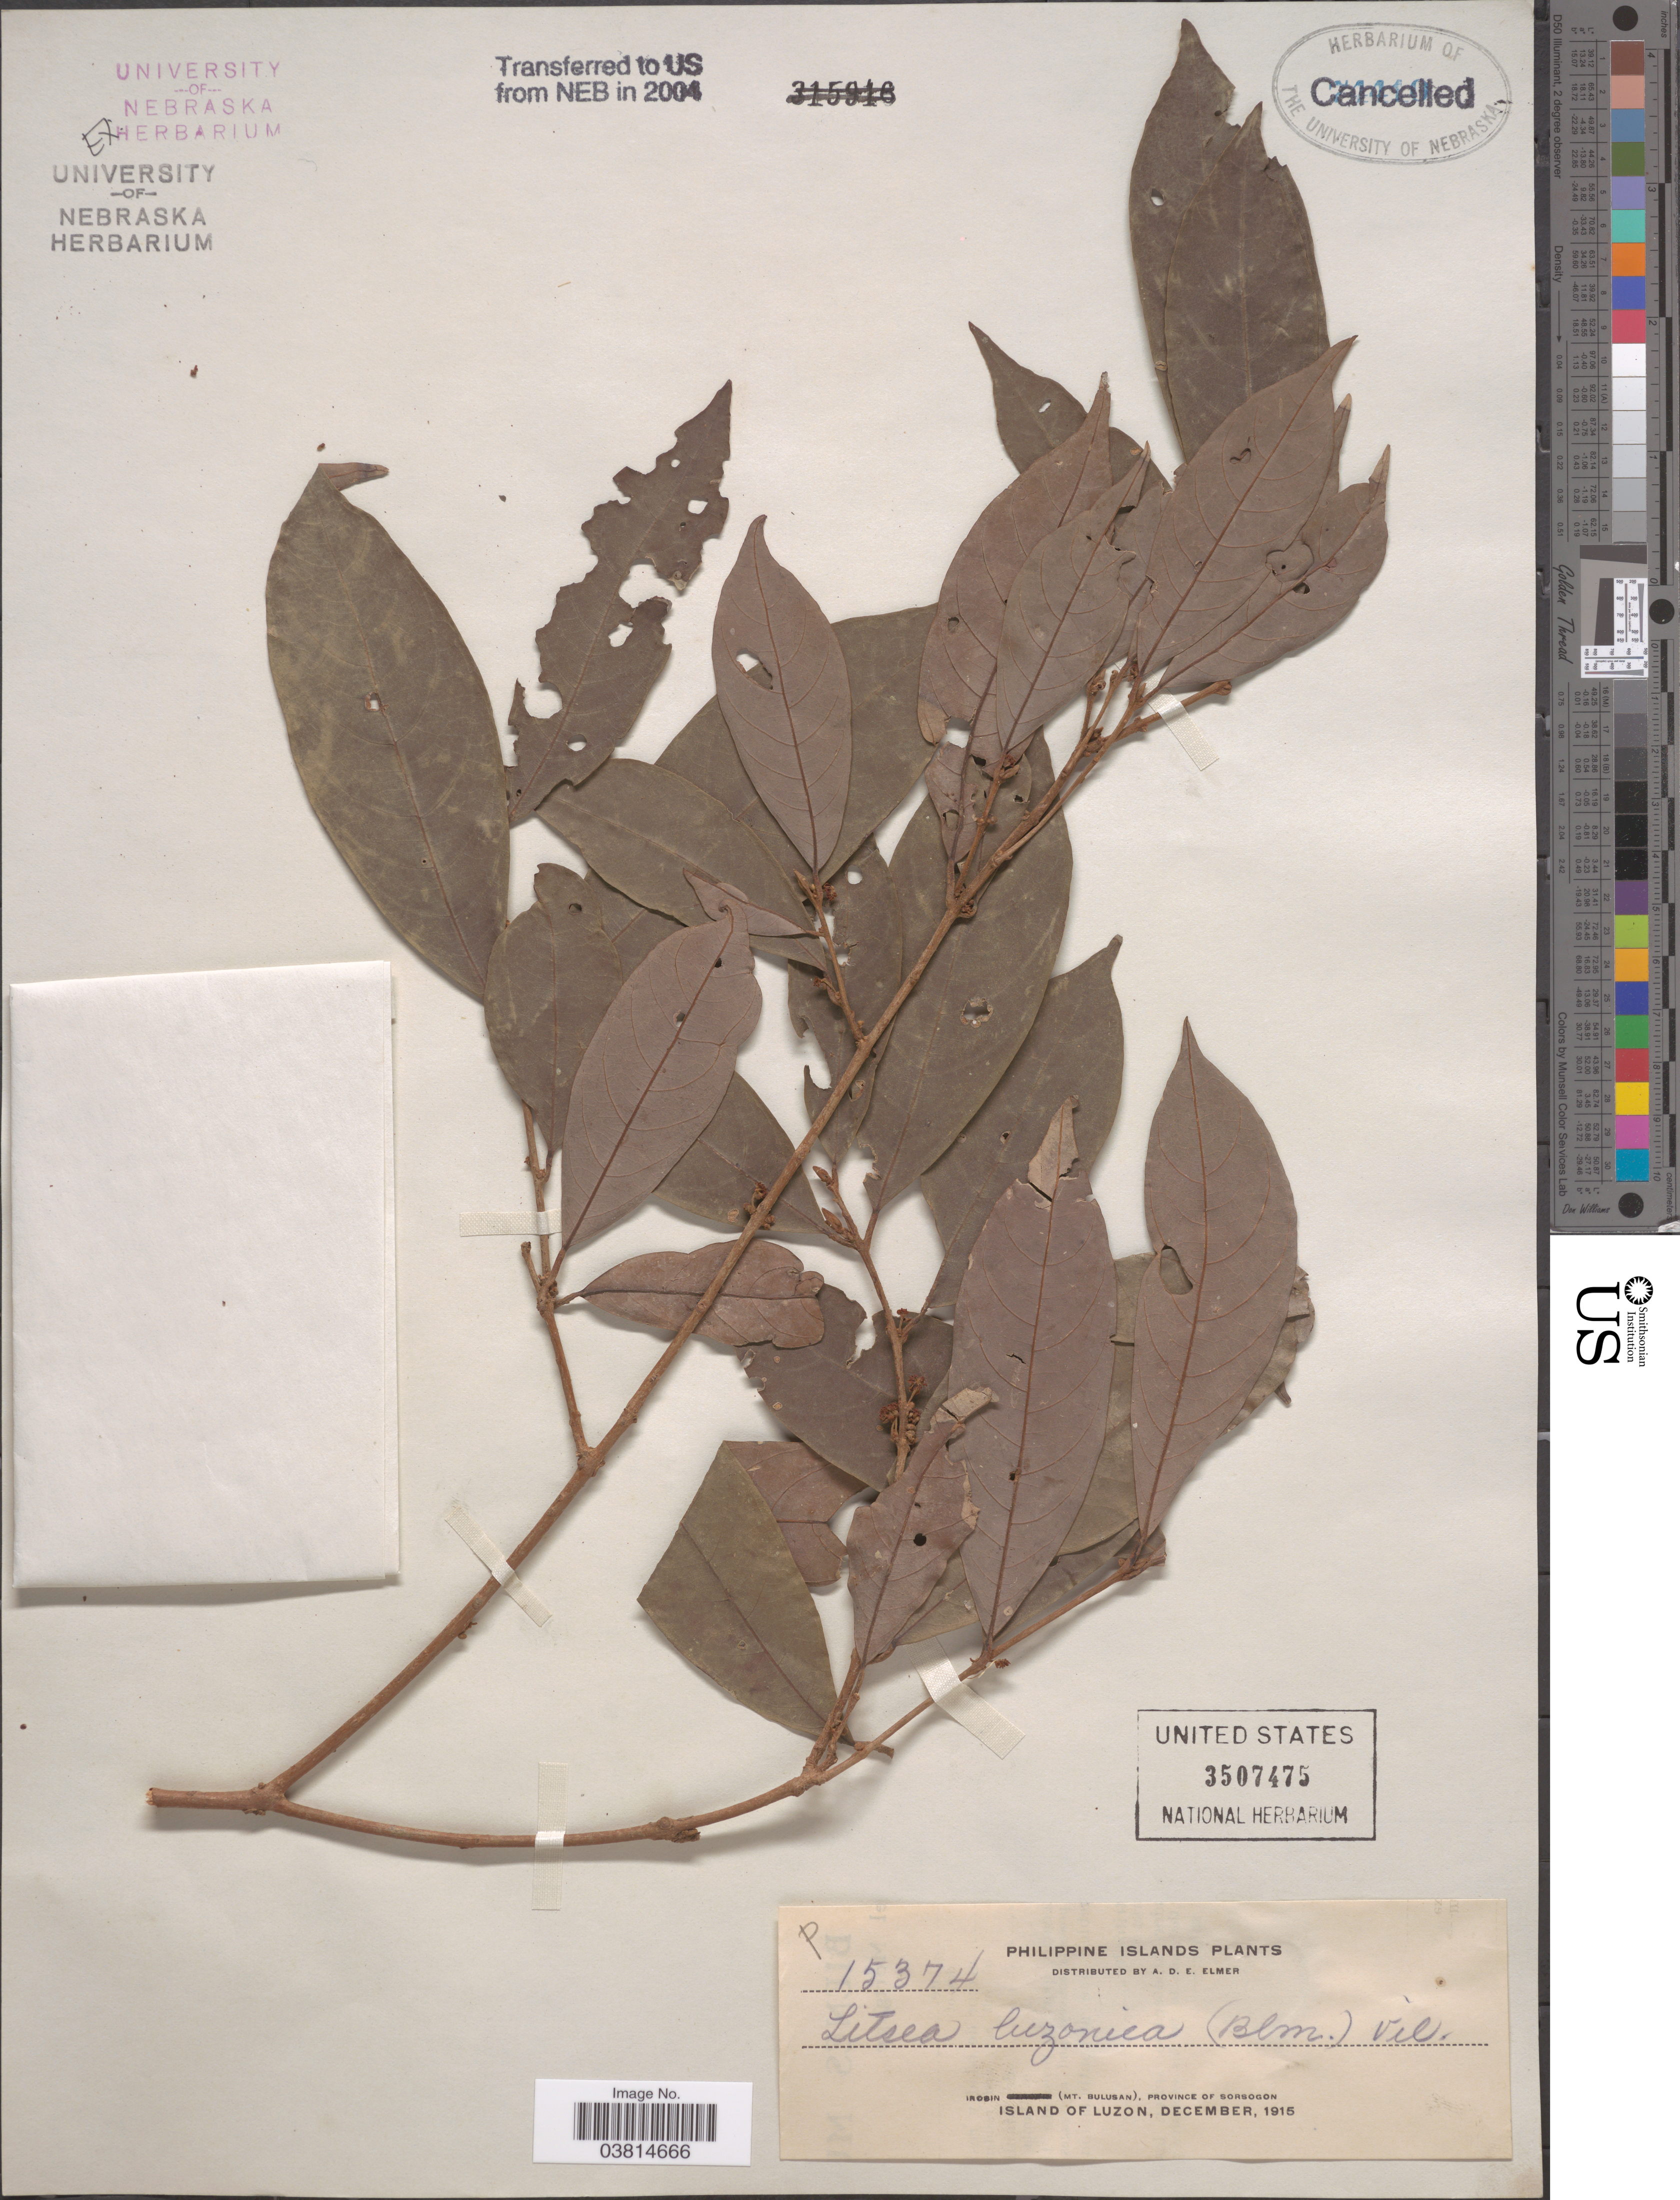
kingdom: Plantae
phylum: Tracheophyta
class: Magnoliopsida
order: Laurales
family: Lauraceae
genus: Litsea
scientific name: Litsea micrantha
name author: Merr.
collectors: A. D. E. Elmer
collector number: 15374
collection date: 1915-12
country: Philippines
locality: Irosin (Mt. Bulusan), Province of Sorsogon. Island of Luzon.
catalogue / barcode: US 3507475